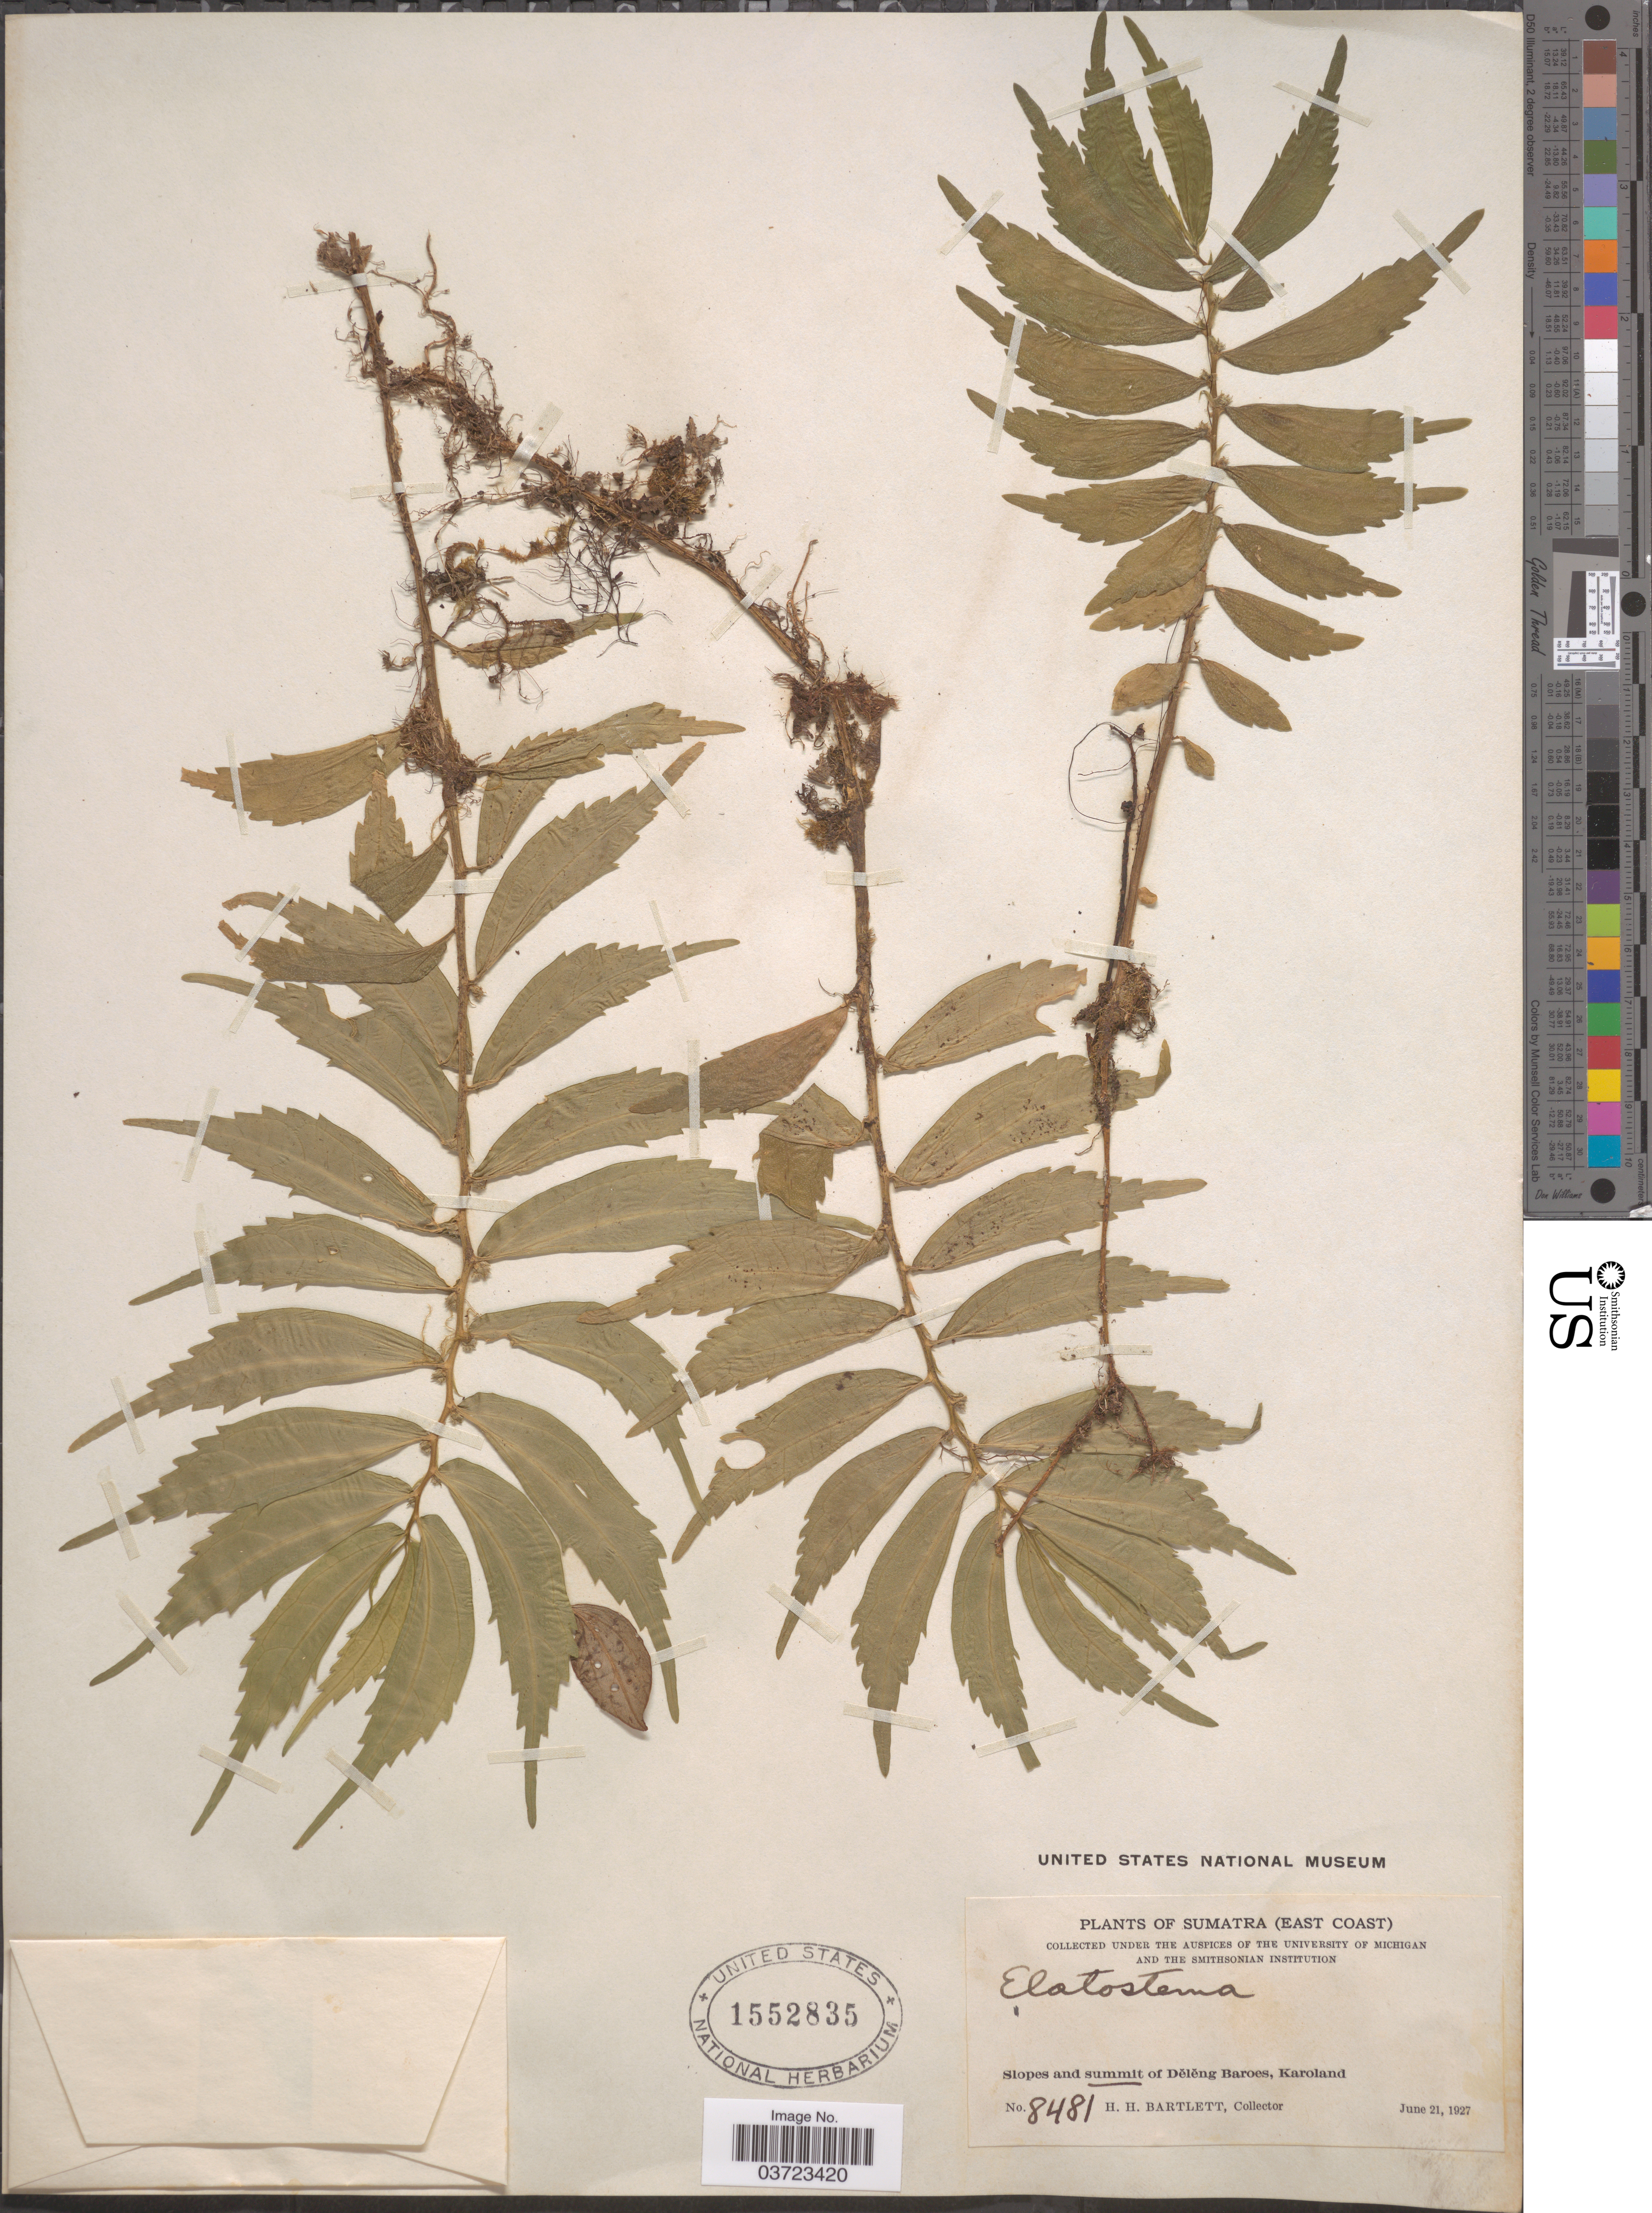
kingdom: Plantae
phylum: Tracheophyta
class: Magnoliopsida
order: Rosales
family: Urticaceae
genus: Elatostema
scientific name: Elatostema sp.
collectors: H. H. Bartlett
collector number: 8481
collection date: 1927-06-21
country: Indonesia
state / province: Sumatra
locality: Sumatra (East Coast). Slopes and summit of Dĕlĕng Baroes, Karoland.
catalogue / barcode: US 1552835